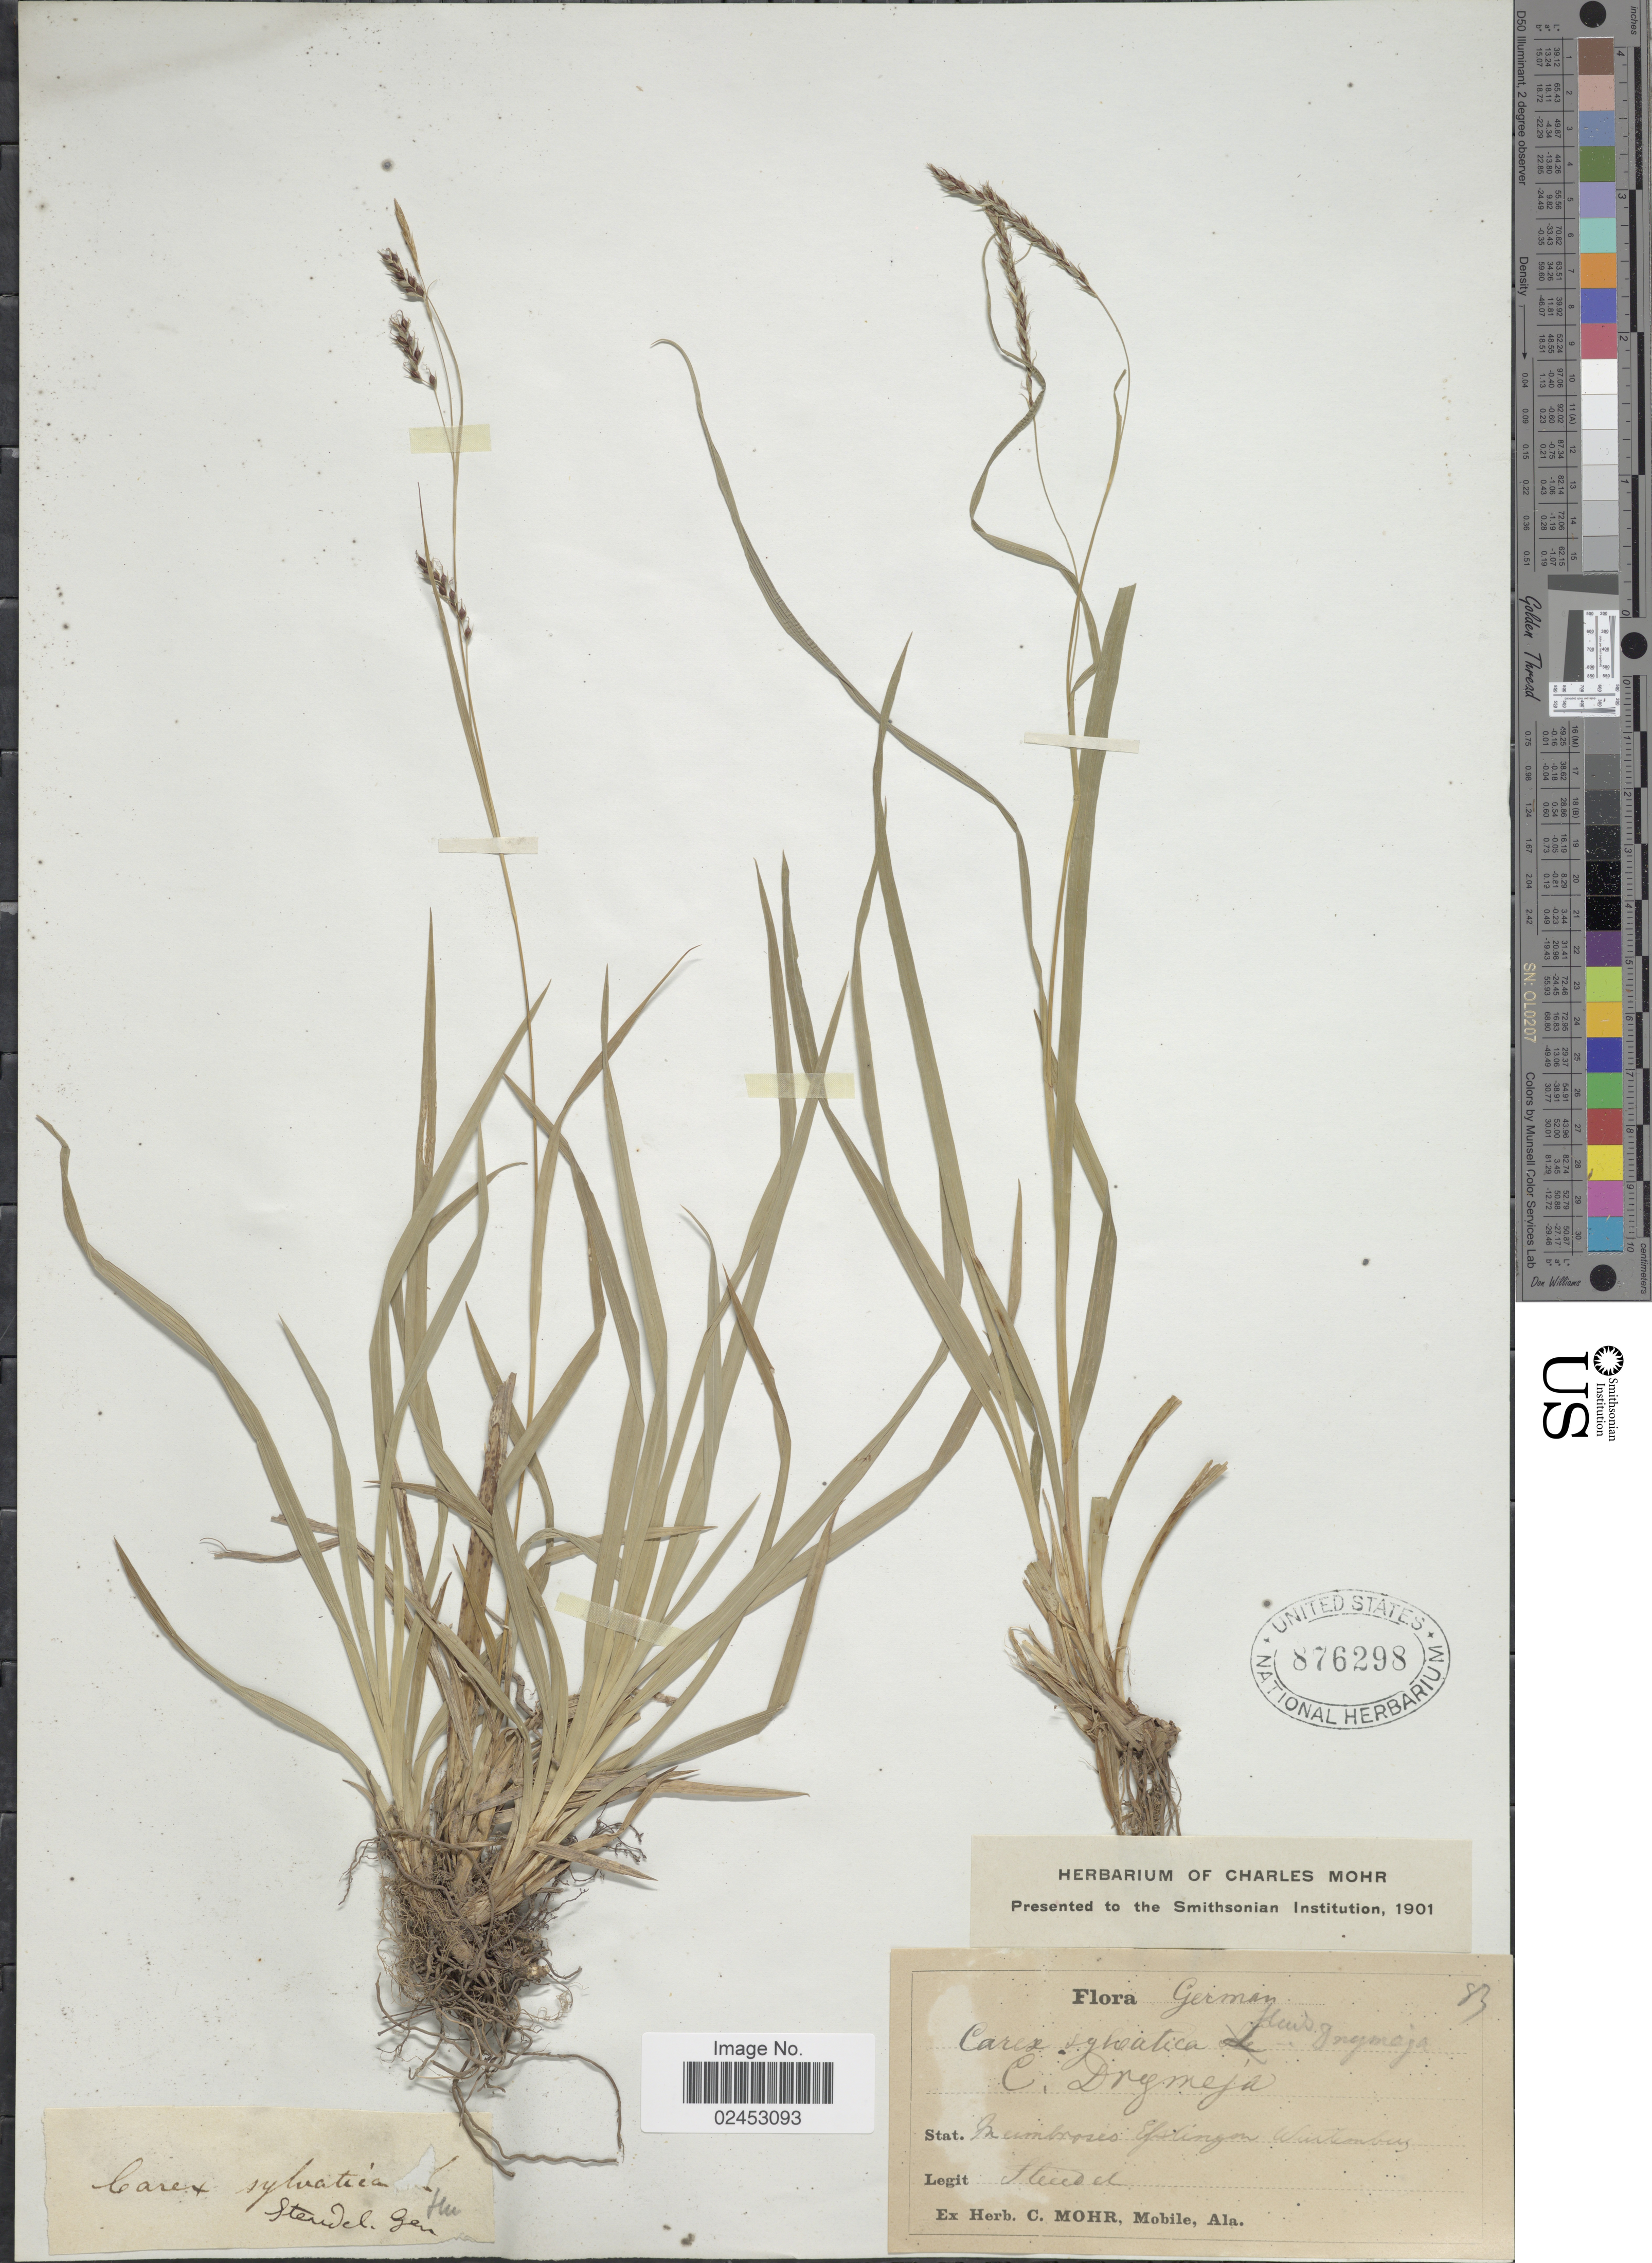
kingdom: Plantae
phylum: Tracheophyta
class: Liliopsida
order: Poales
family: Cyperaceae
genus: Carex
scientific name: Carex sylvatica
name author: Huds.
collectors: Steudel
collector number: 83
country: Germany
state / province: Baden-Württemberg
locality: Nembrosis, Efslingen, Wurtemberg, German.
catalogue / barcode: US 876298